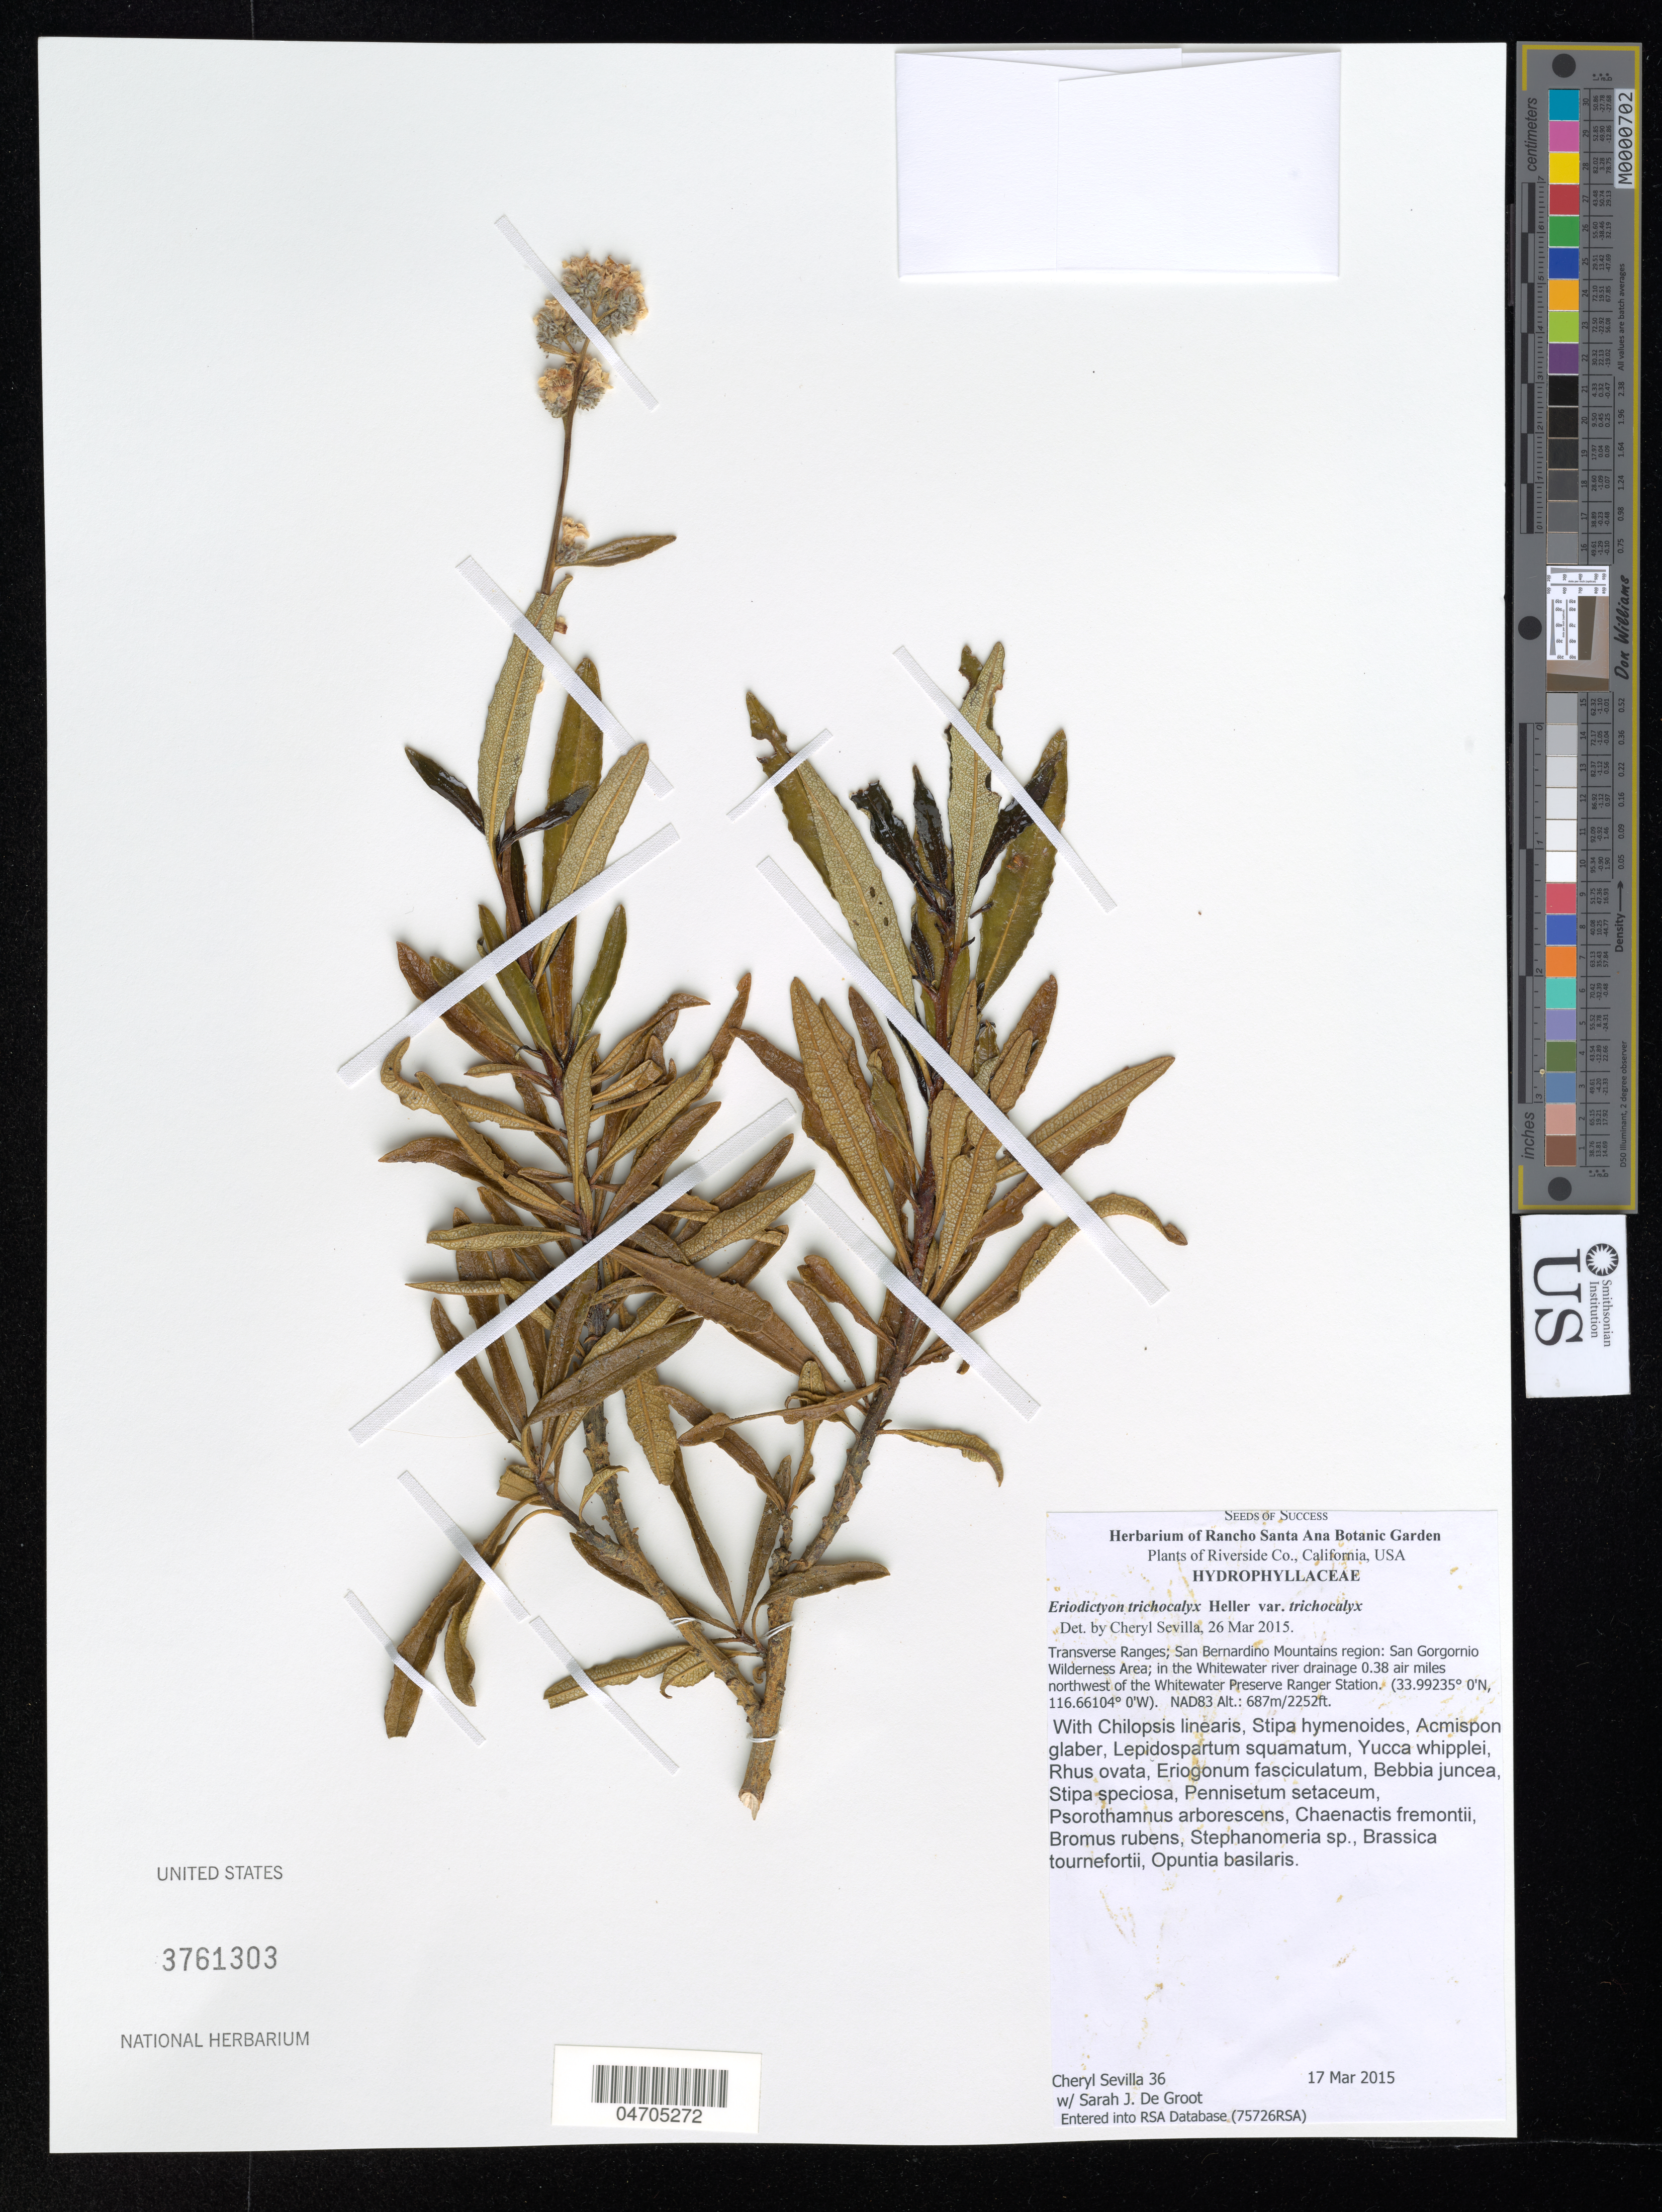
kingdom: Plantae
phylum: Tracheophyta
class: Magnoliopsida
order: Boraginales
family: Namaceae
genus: Eriodictyon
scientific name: Eriodictyon trichocalyx var. trichocalyx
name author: A. Heller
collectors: C. Sevilla & S. De Groot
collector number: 36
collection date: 2015-03-17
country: United States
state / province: California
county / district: Riverside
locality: Riverside Co. Transverse Ranges; San Bernardino Mountains region: San Gorgonio Wilderness Area; in the Whitewater river drainage 0.38 air miles northwest of the Whitewater Preserve Ranger Station.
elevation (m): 687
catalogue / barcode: US 3761303